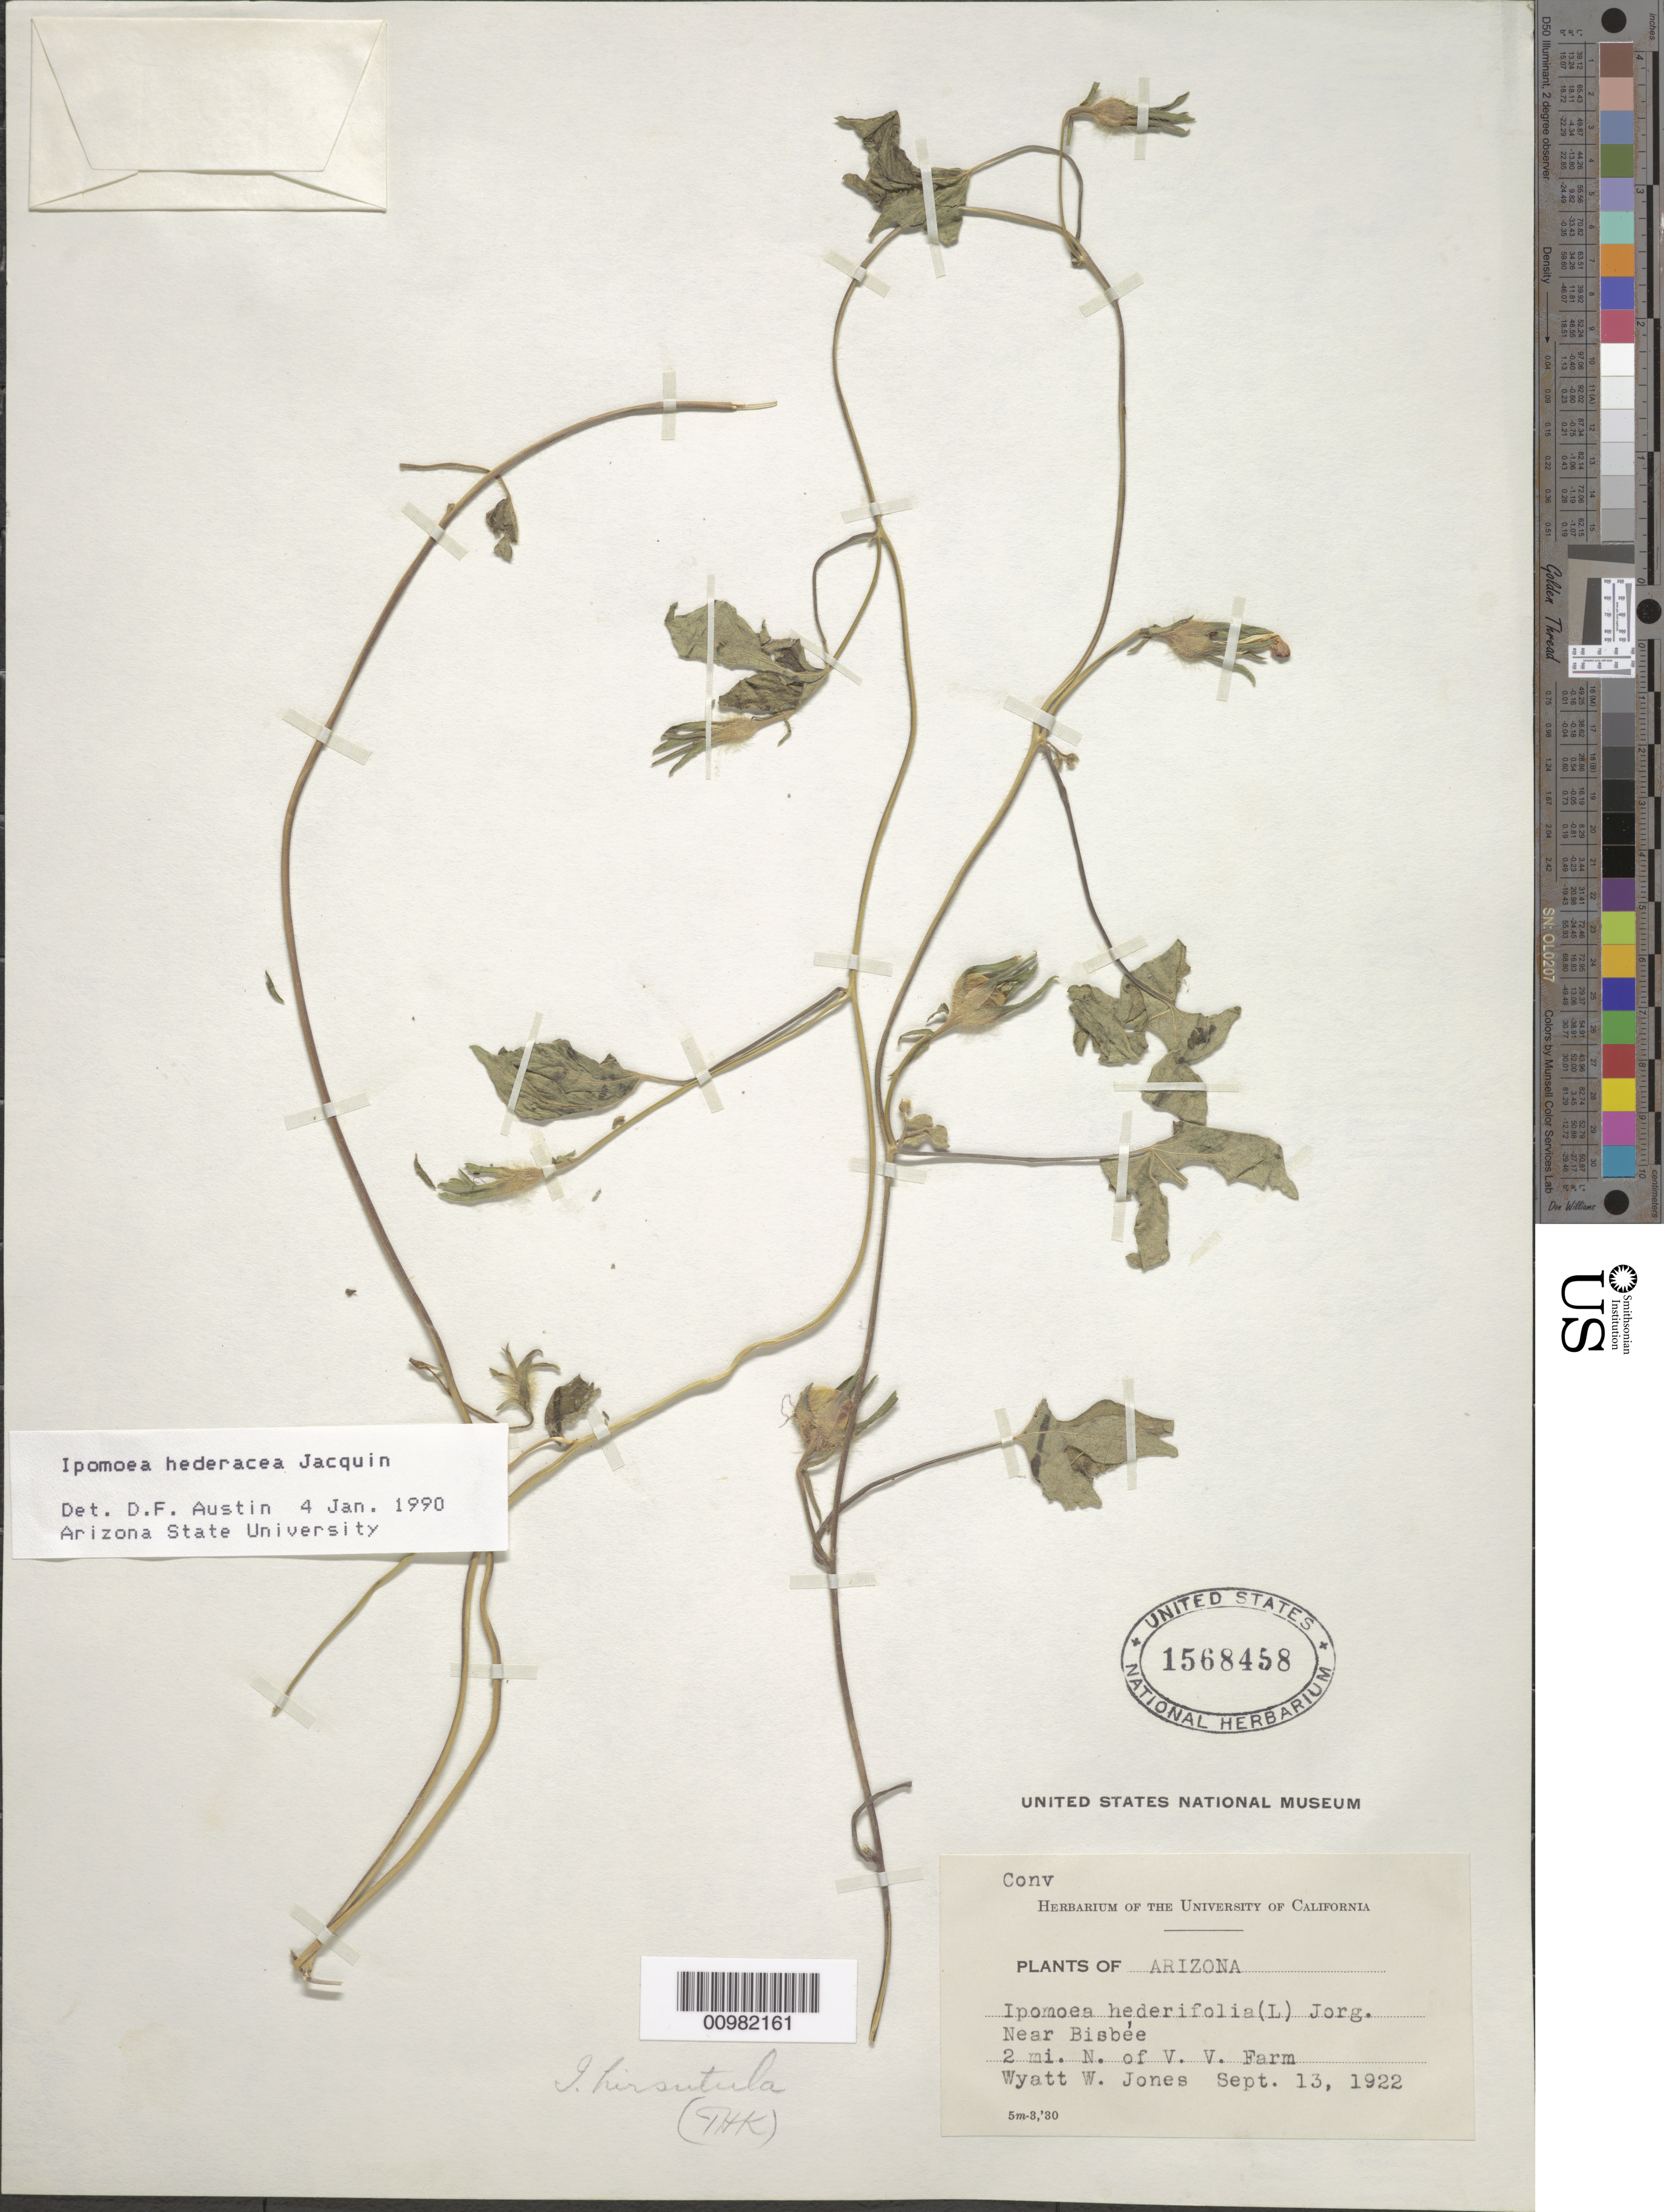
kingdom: Plantae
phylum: Tracheophyta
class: Magnoliopsida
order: Solanales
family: Convolvulaceae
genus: Ipomoea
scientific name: Ipomoea hederacea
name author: Jacq.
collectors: W. W. Jones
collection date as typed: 13 Sep 1922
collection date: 1922-09-13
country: United States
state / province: Arizona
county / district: Cochise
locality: Near Bisbee; 2 mi. N. of V.V. Farm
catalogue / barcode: US 1568458